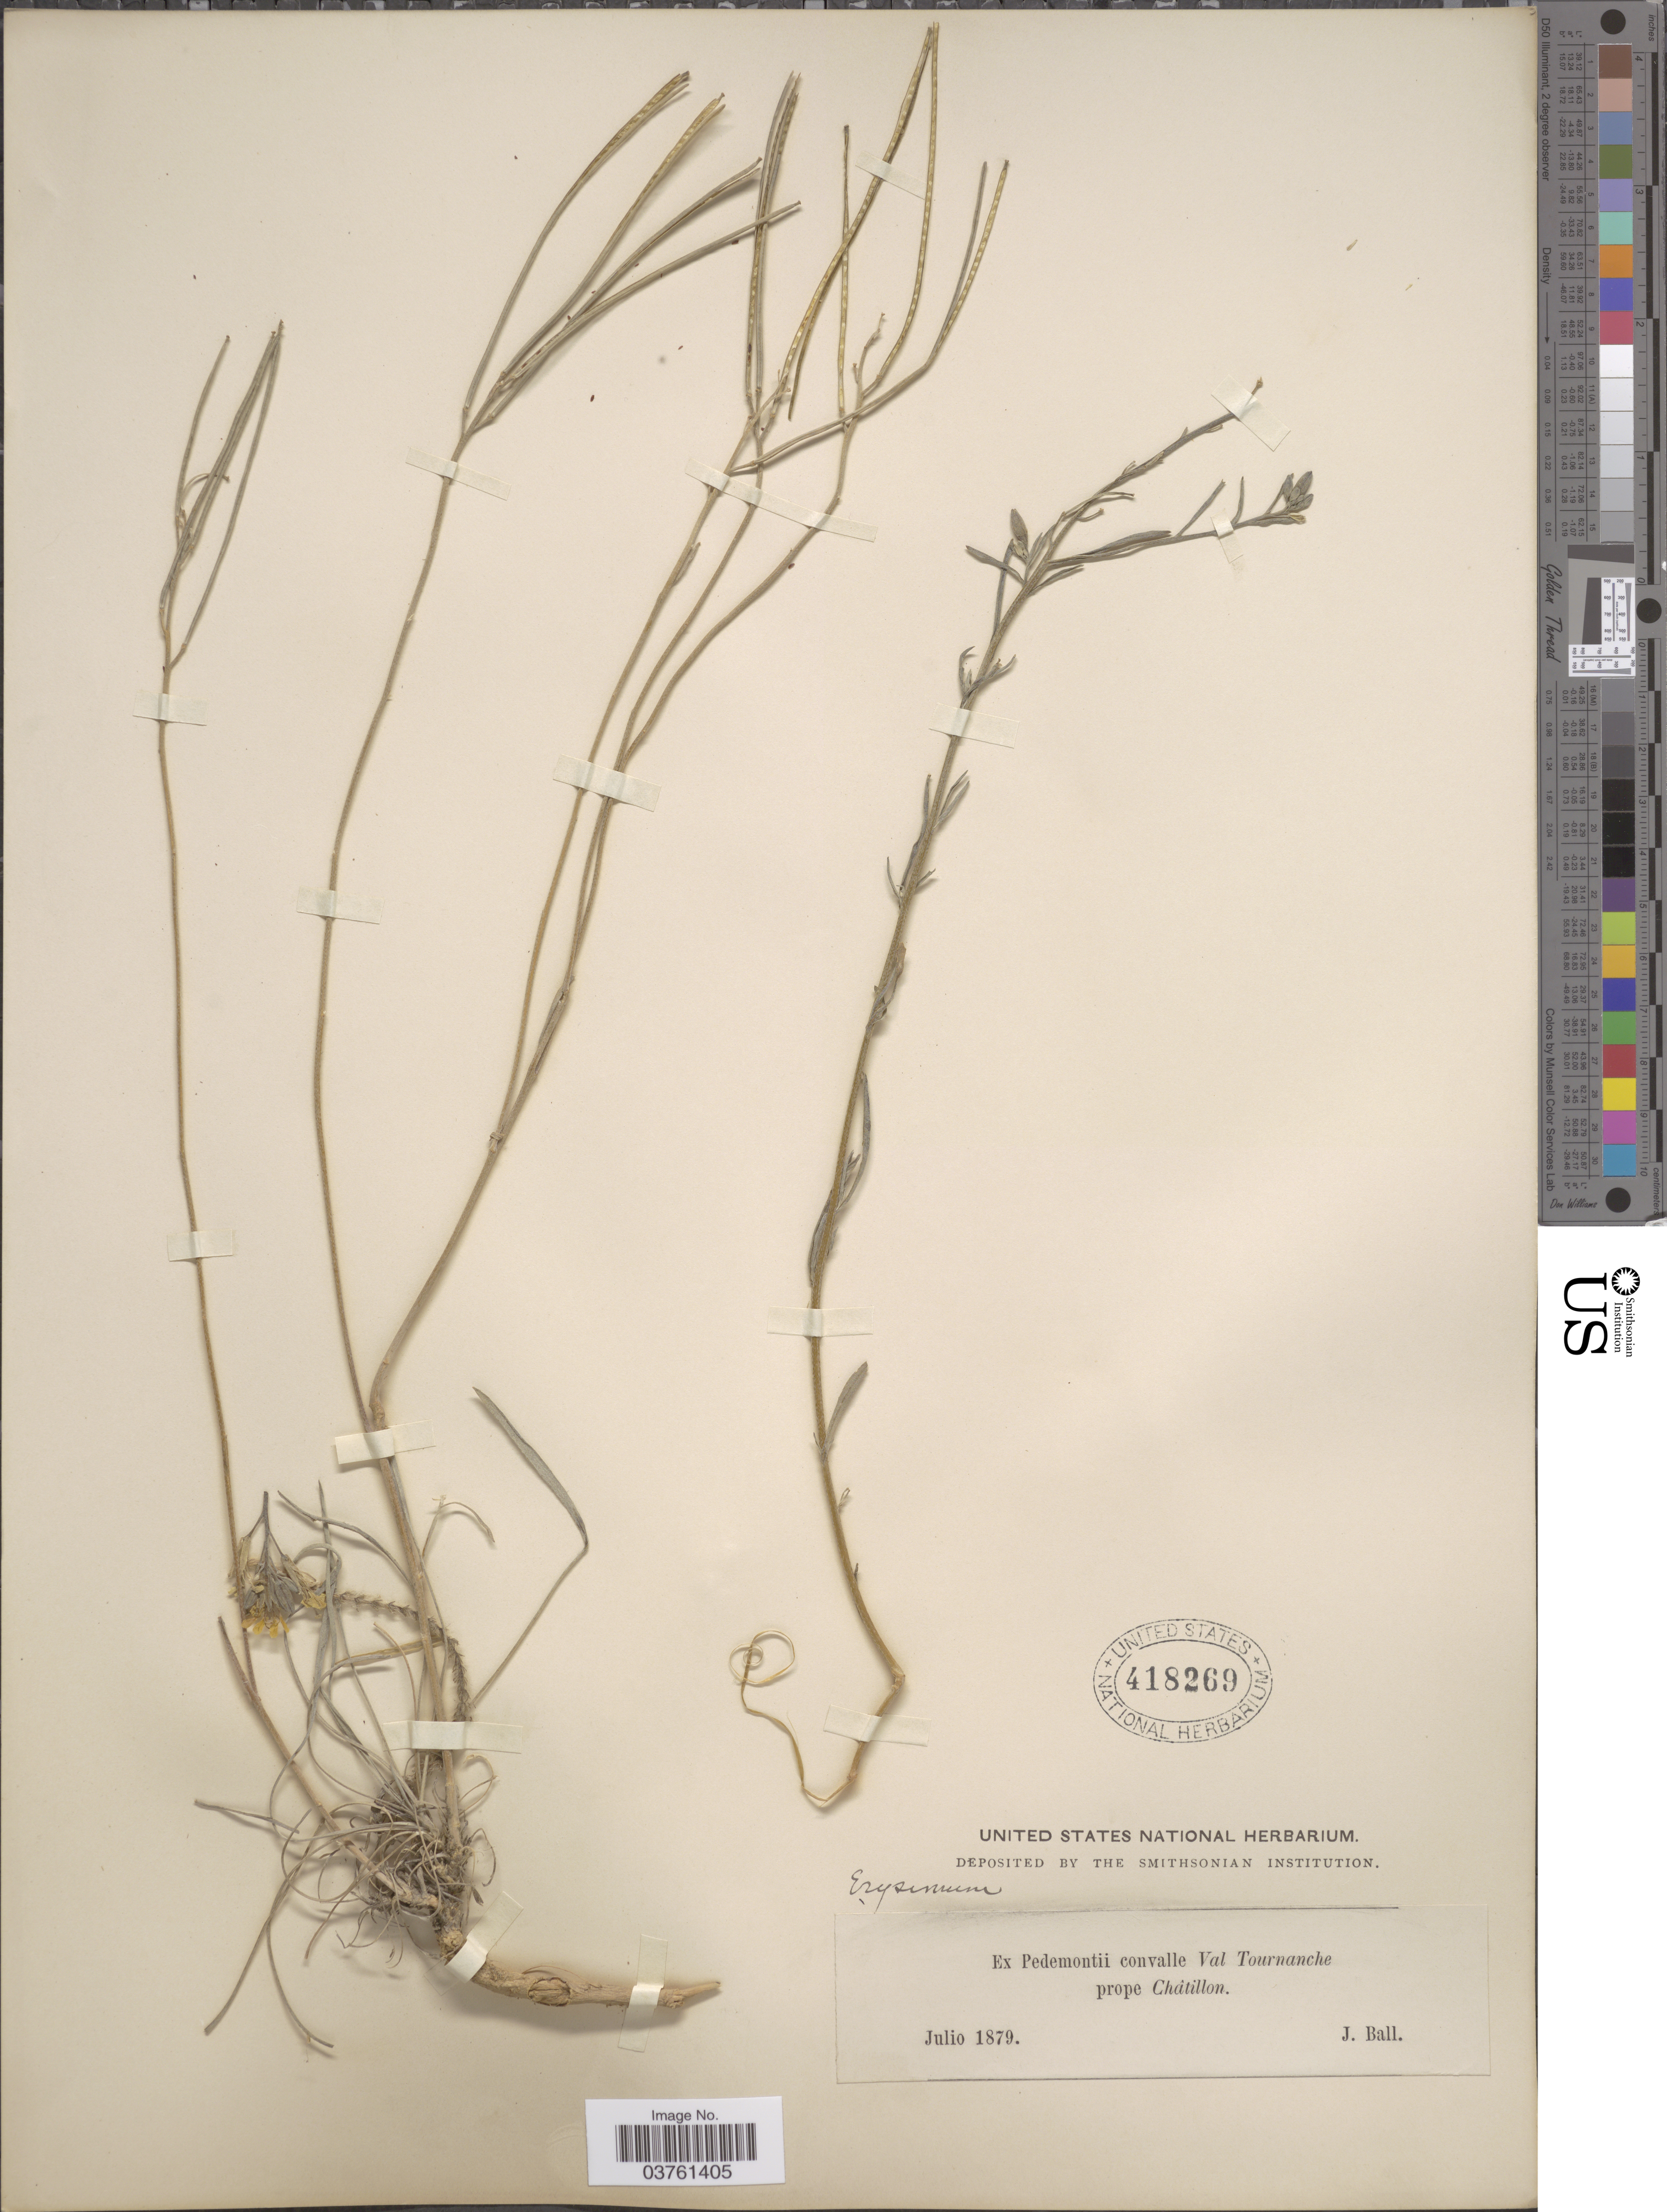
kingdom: Plantae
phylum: Tracheophyta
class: Magnoliopsida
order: Brassicales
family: Brassicaceae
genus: Erysimum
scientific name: Erysimum sp.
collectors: J. Ball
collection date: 1879-07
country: Italy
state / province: Piedmont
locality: Ex Pedemontii convalle Val Tournanche prope Châtillon.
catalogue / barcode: US 418269